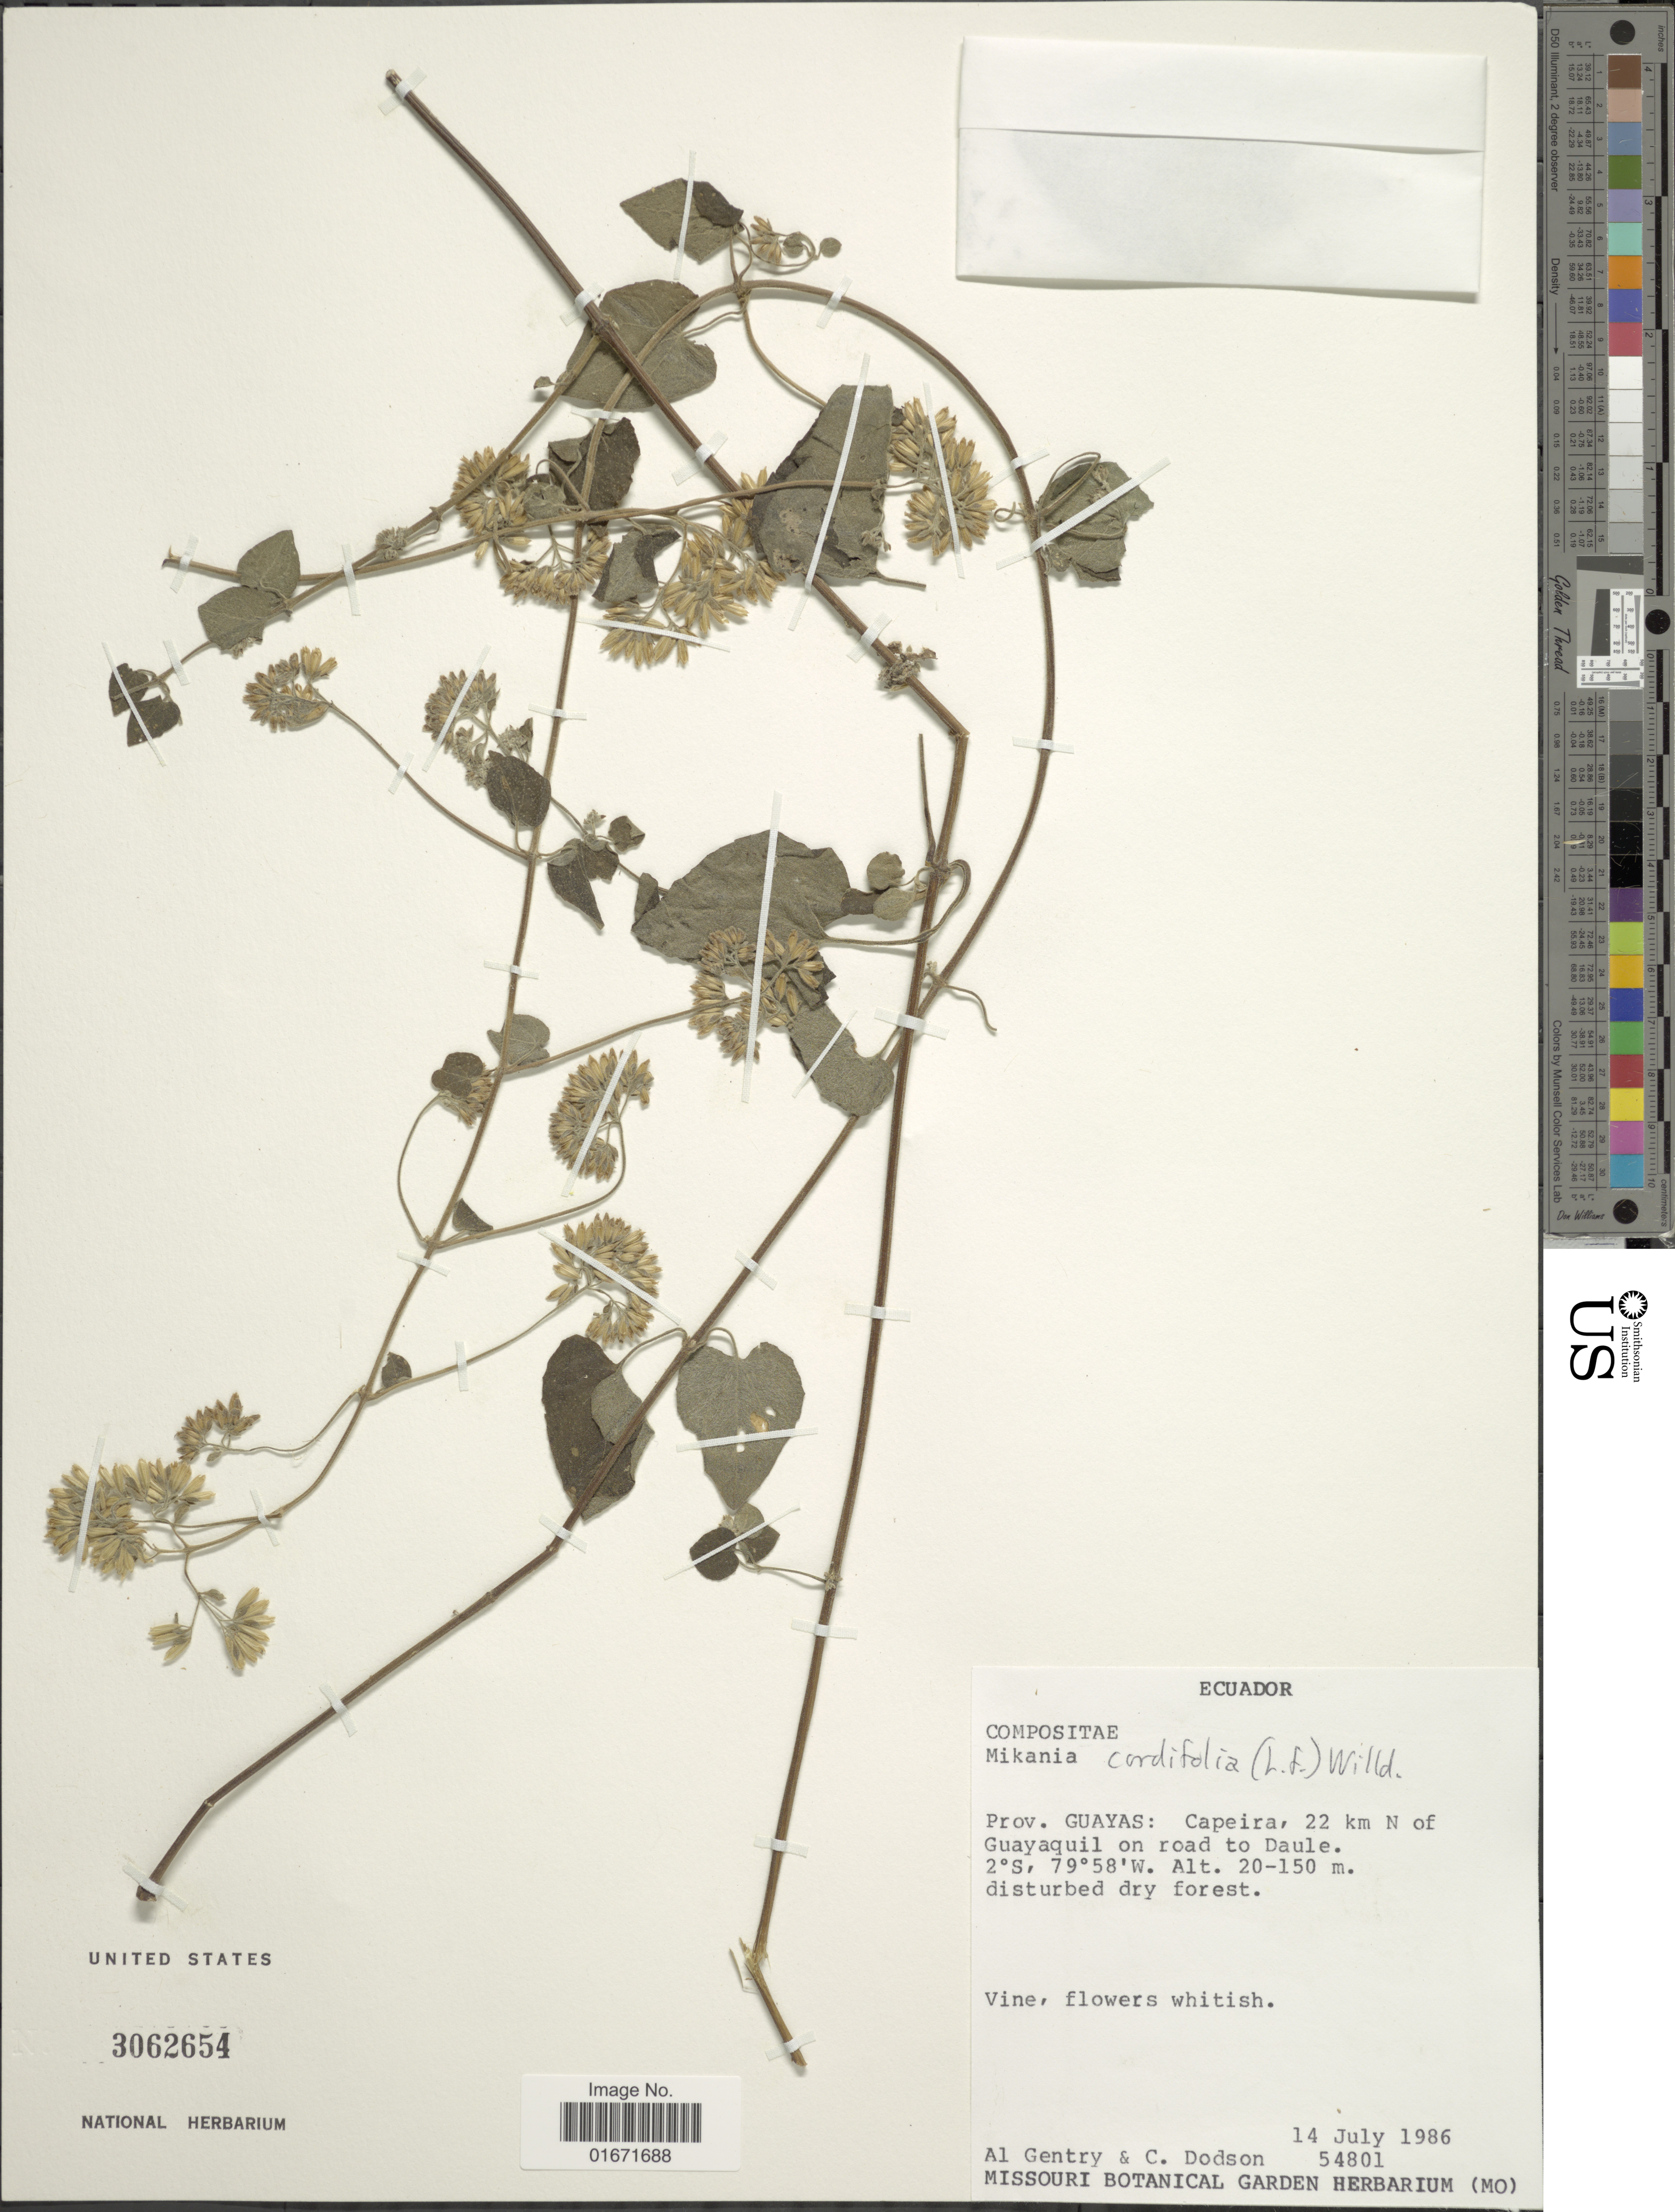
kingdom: Plantae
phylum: Tracheophyta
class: Magnoliopsida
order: Asterales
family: Asteraceae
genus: Mikania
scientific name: Mikania cordifolia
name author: Kunth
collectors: A. H. Gentry & C. Dodson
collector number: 54801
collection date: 1986-07-14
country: Ecuador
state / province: Guayas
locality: Prov. Guayas: Capeira, 22 km N of Guayaquil on road to Daule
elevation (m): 20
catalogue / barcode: US 3062654